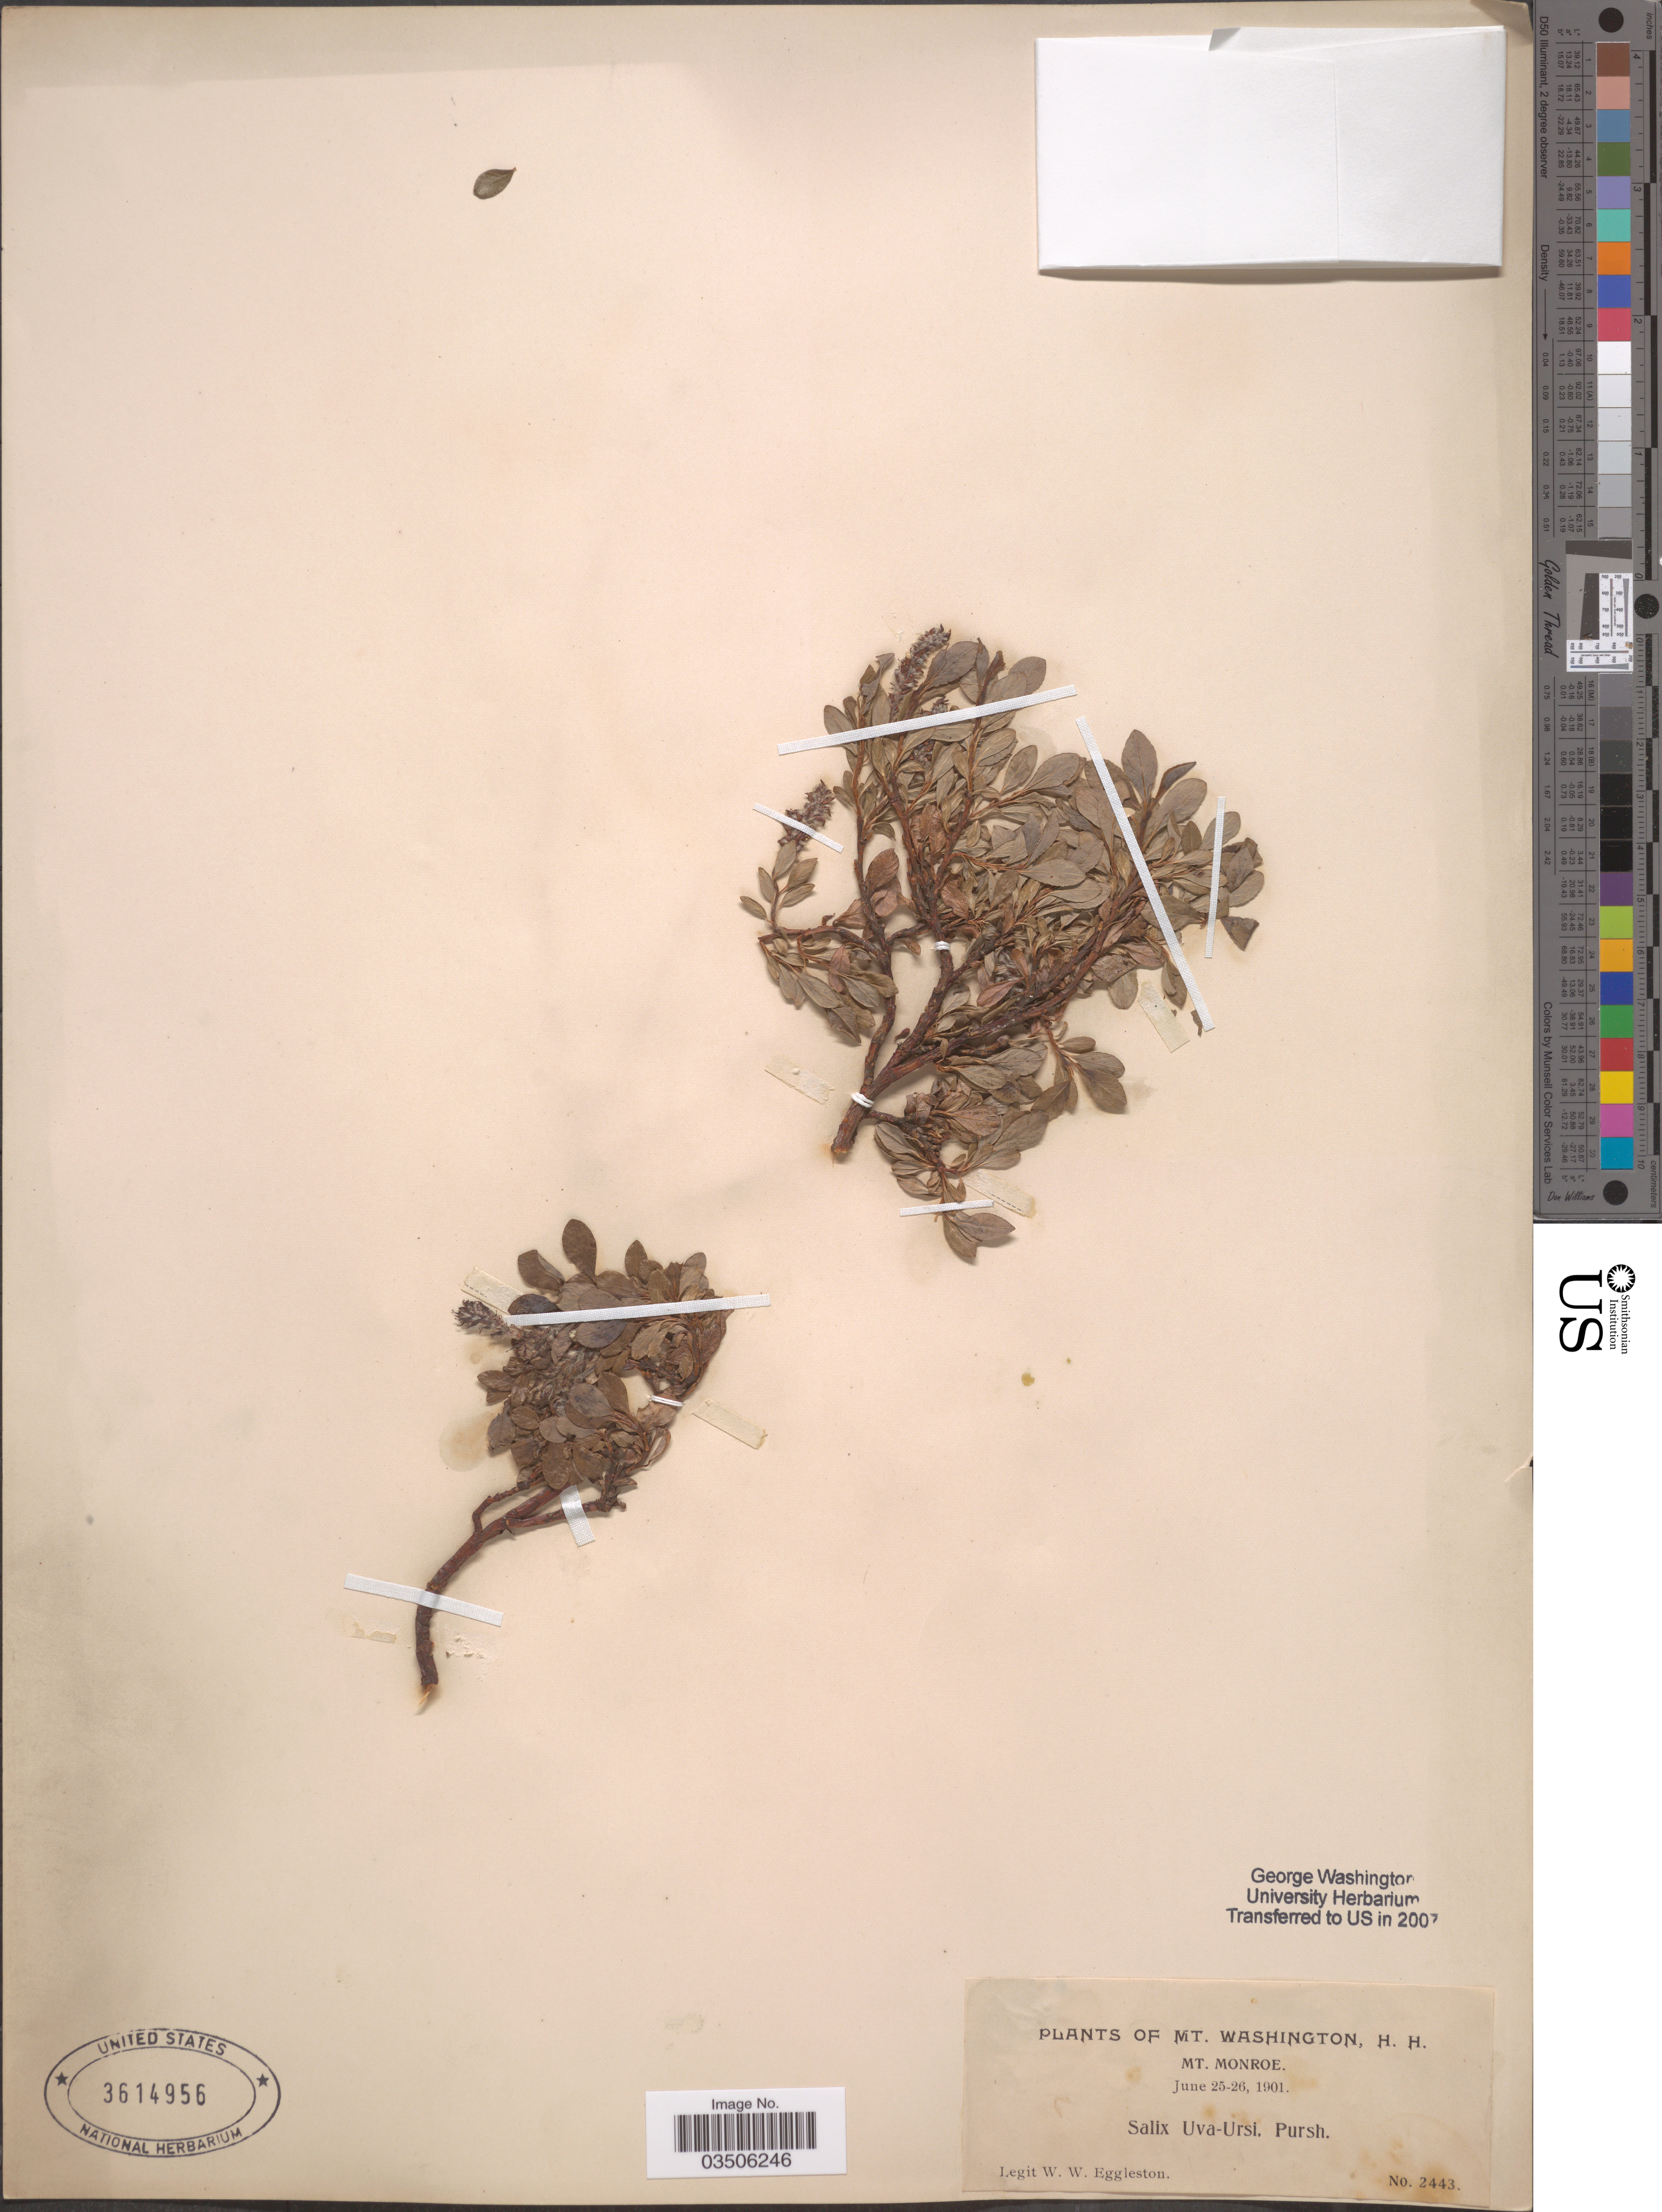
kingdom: Plantae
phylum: Tracheophyta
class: Magnoliopsida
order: Malpighiales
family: Salicaceae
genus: Salix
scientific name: Salix uva-ursi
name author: Pursh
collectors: W. W. Eggleston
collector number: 2443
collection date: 1901-06-25/1901-06-26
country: United States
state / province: Washington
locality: Mt. Washington, H. H. Mt. Monroe.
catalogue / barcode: US 3614956